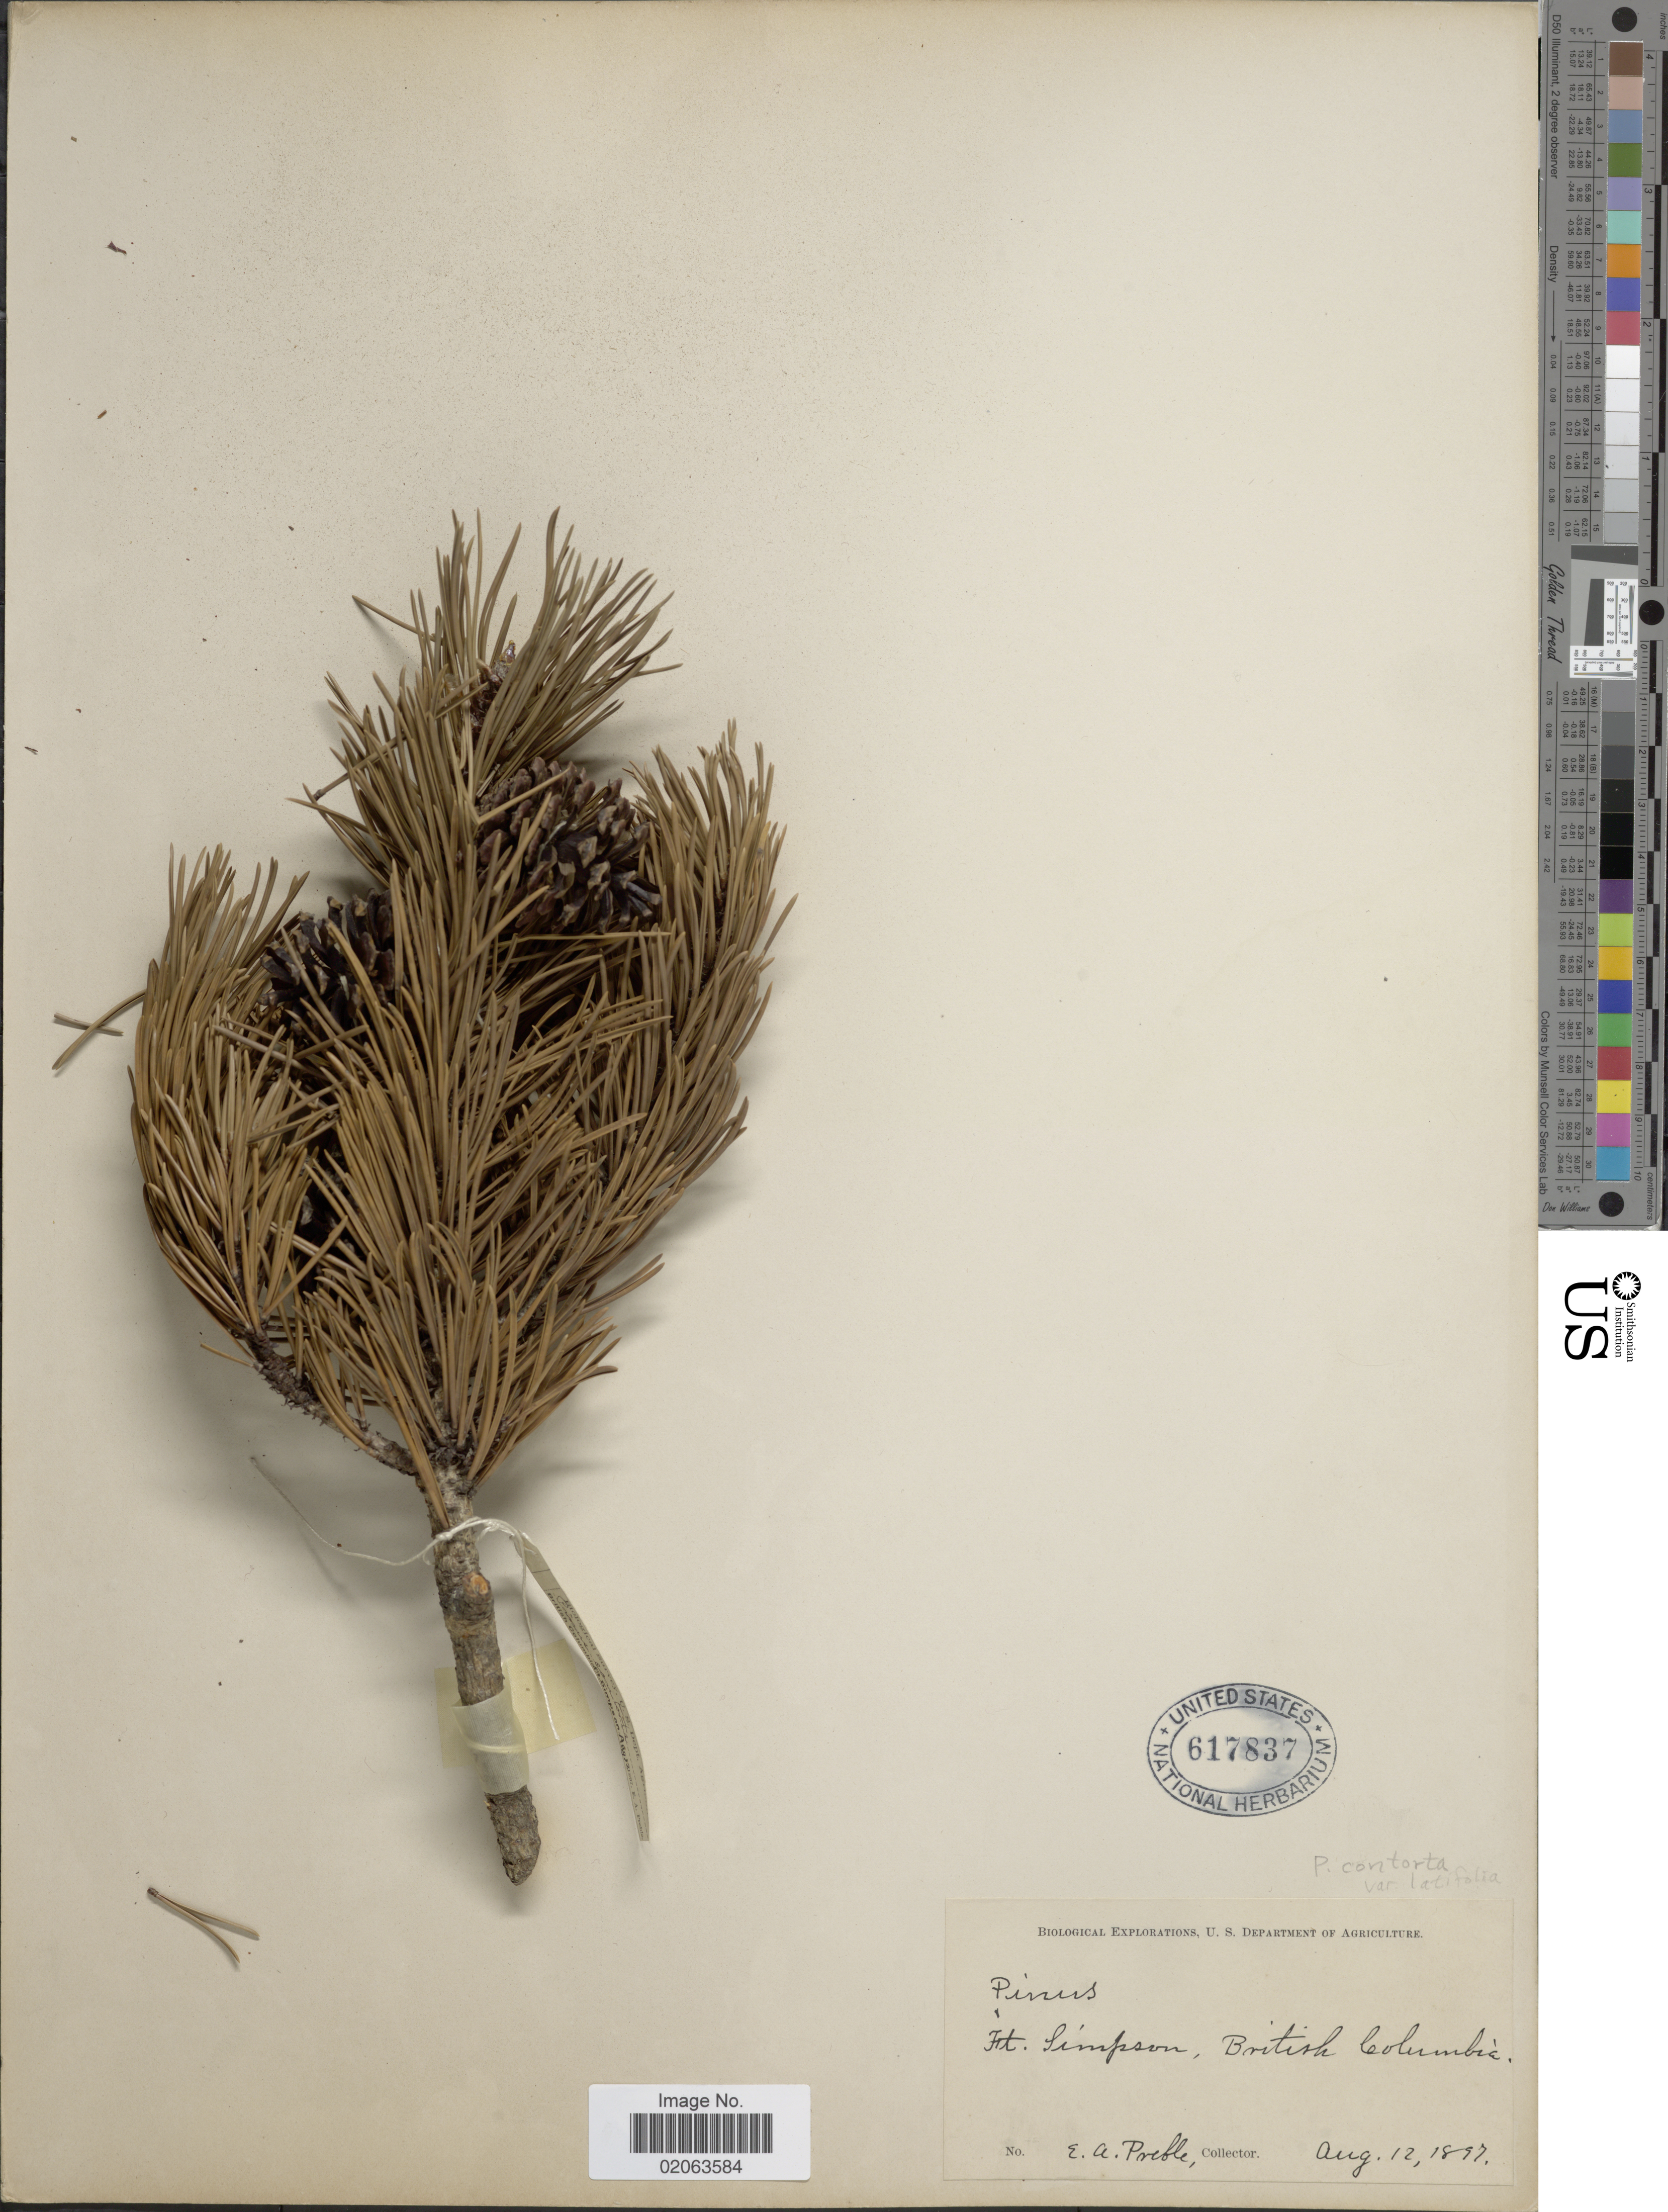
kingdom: Plantae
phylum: Tracheophyta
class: Pinopsida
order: Pinales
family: Pinaceae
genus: Pinus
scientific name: Pinus contorta var. latifolia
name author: Engelm. ex S. Watson in C. King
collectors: E. Preble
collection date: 1897-08-12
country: Canada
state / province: British Columbia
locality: Ft. Simpson, British Columbia.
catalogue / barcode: US 617837